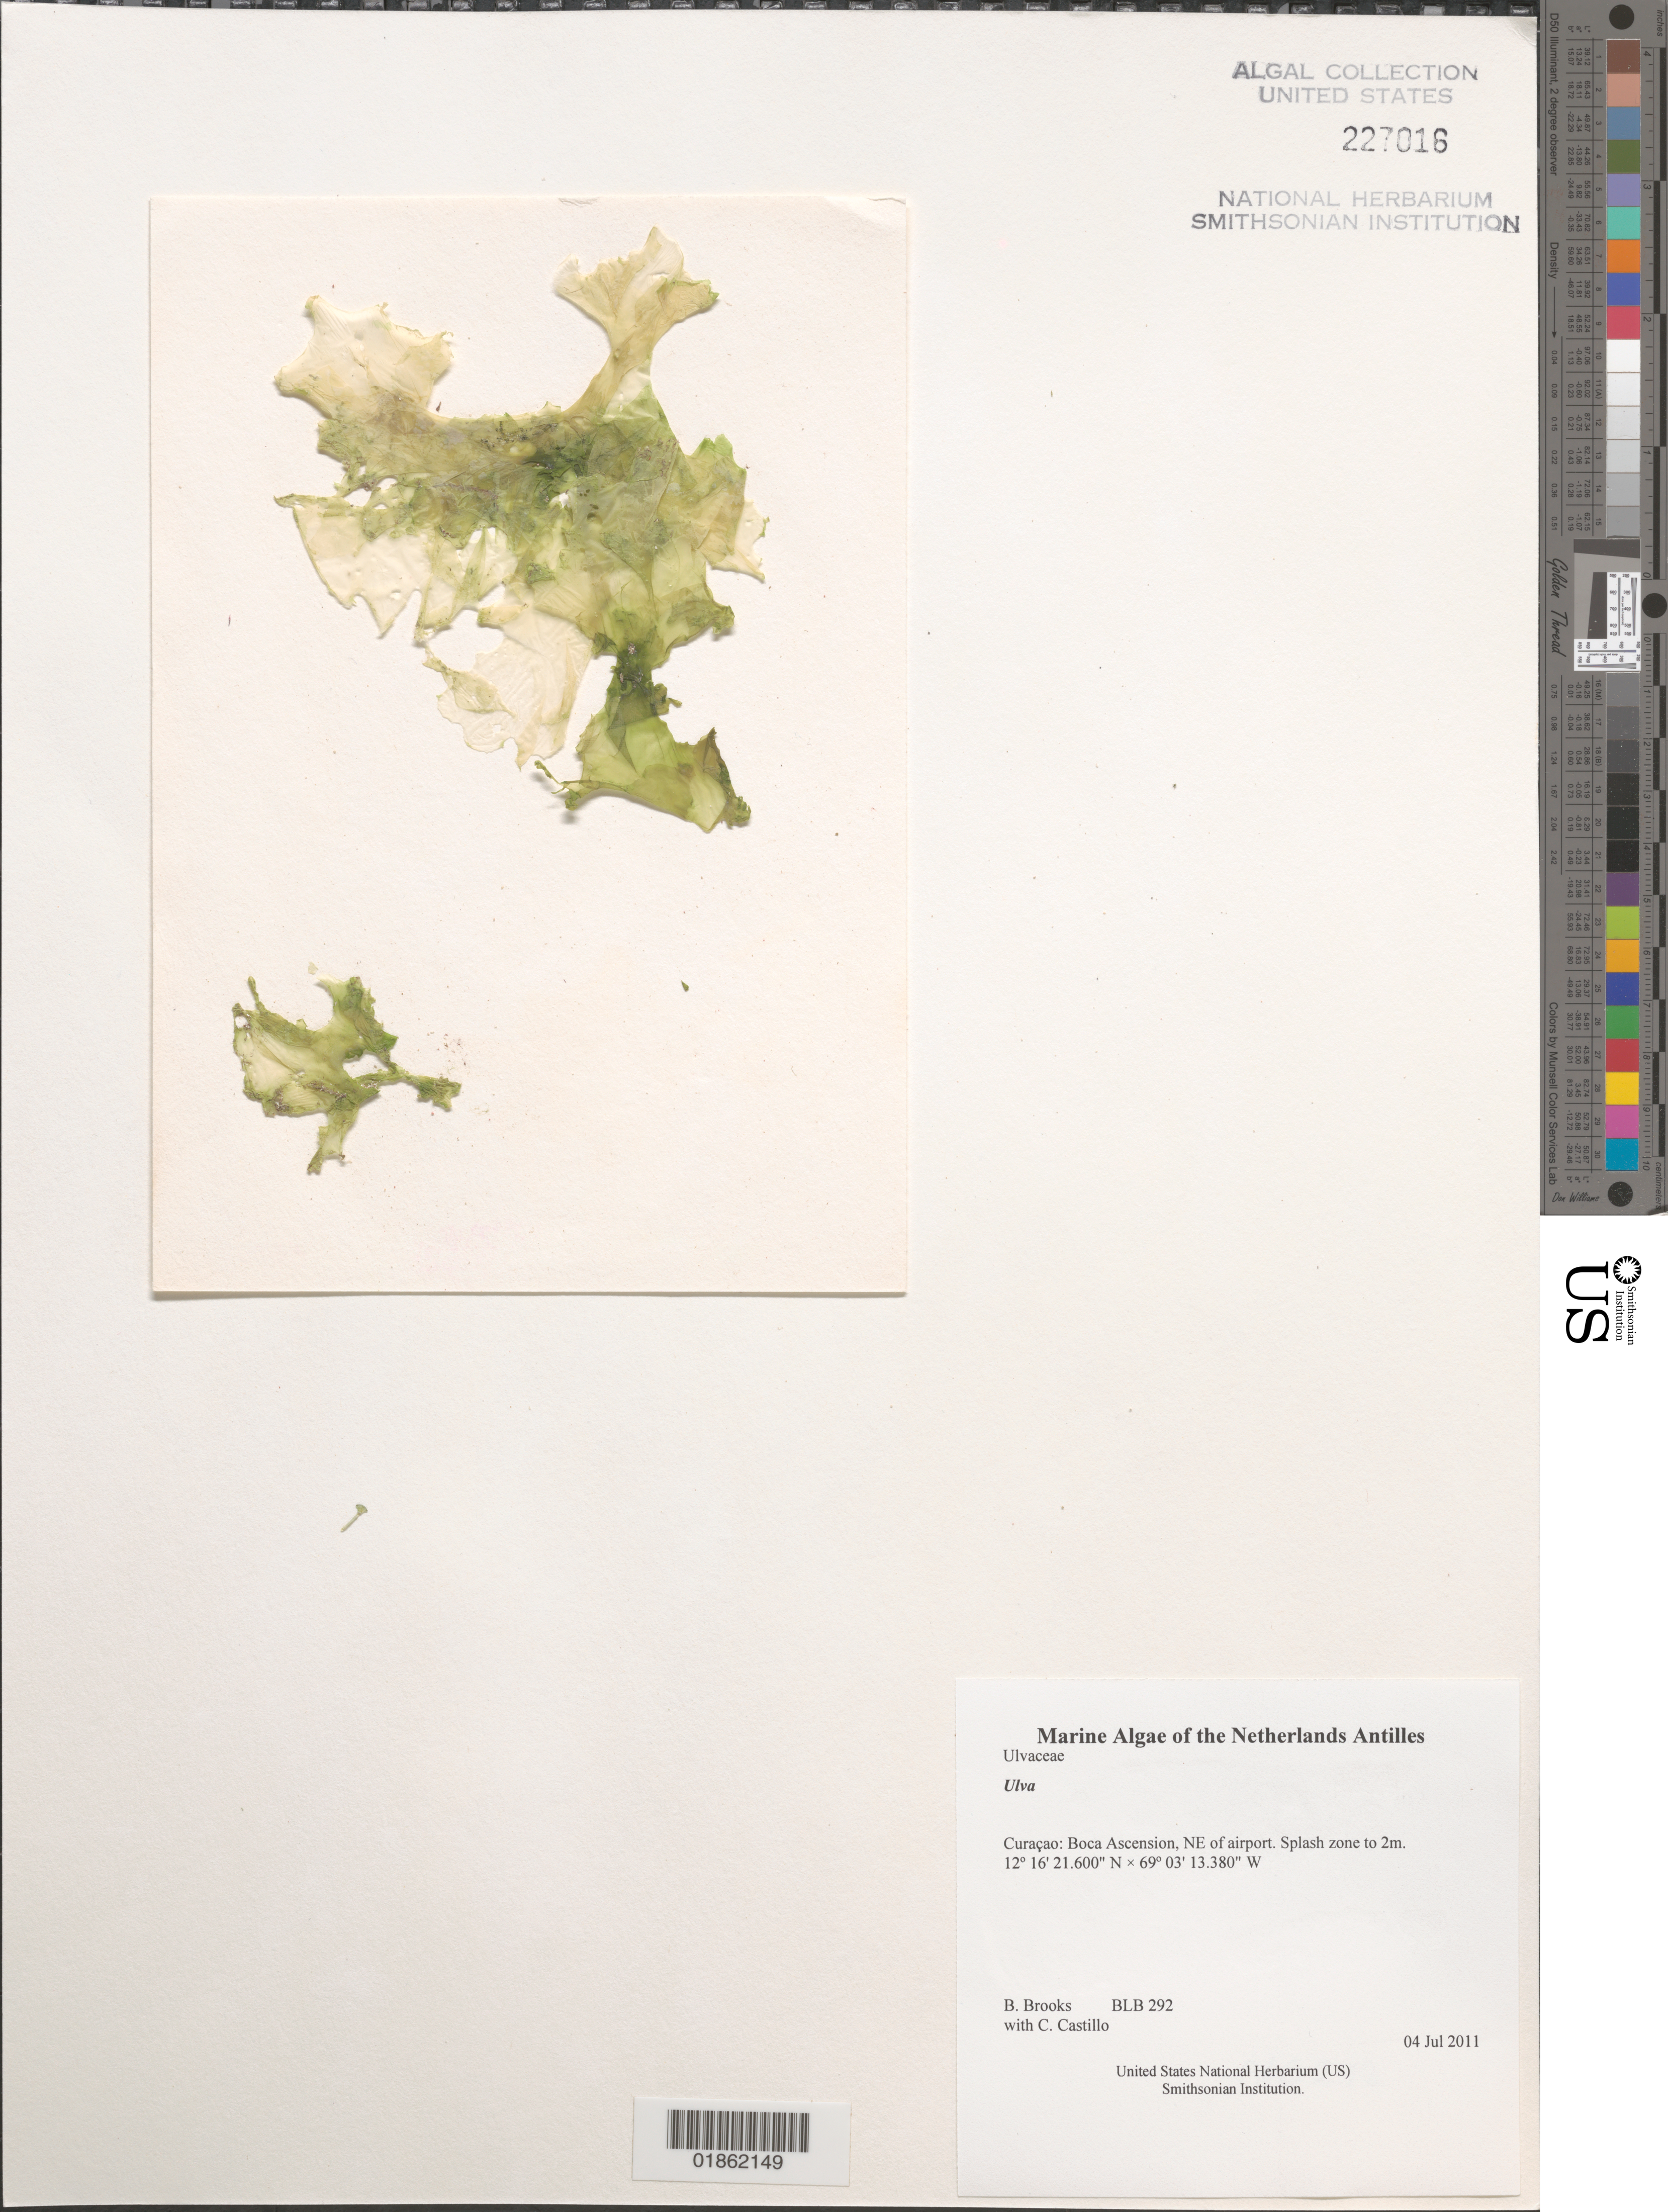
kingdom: Plantae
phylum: Chlorophyta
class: Ulvophyceae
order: Ulvales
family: Ulvaceae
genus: Ulva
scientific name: Ulva sp.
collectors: B. Brooks & C. Castillo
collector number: BLB 292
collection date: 2011-07-04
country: Curaçao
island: Curaçao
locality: Boca Ascension, NE of airport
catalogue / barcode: US 227016